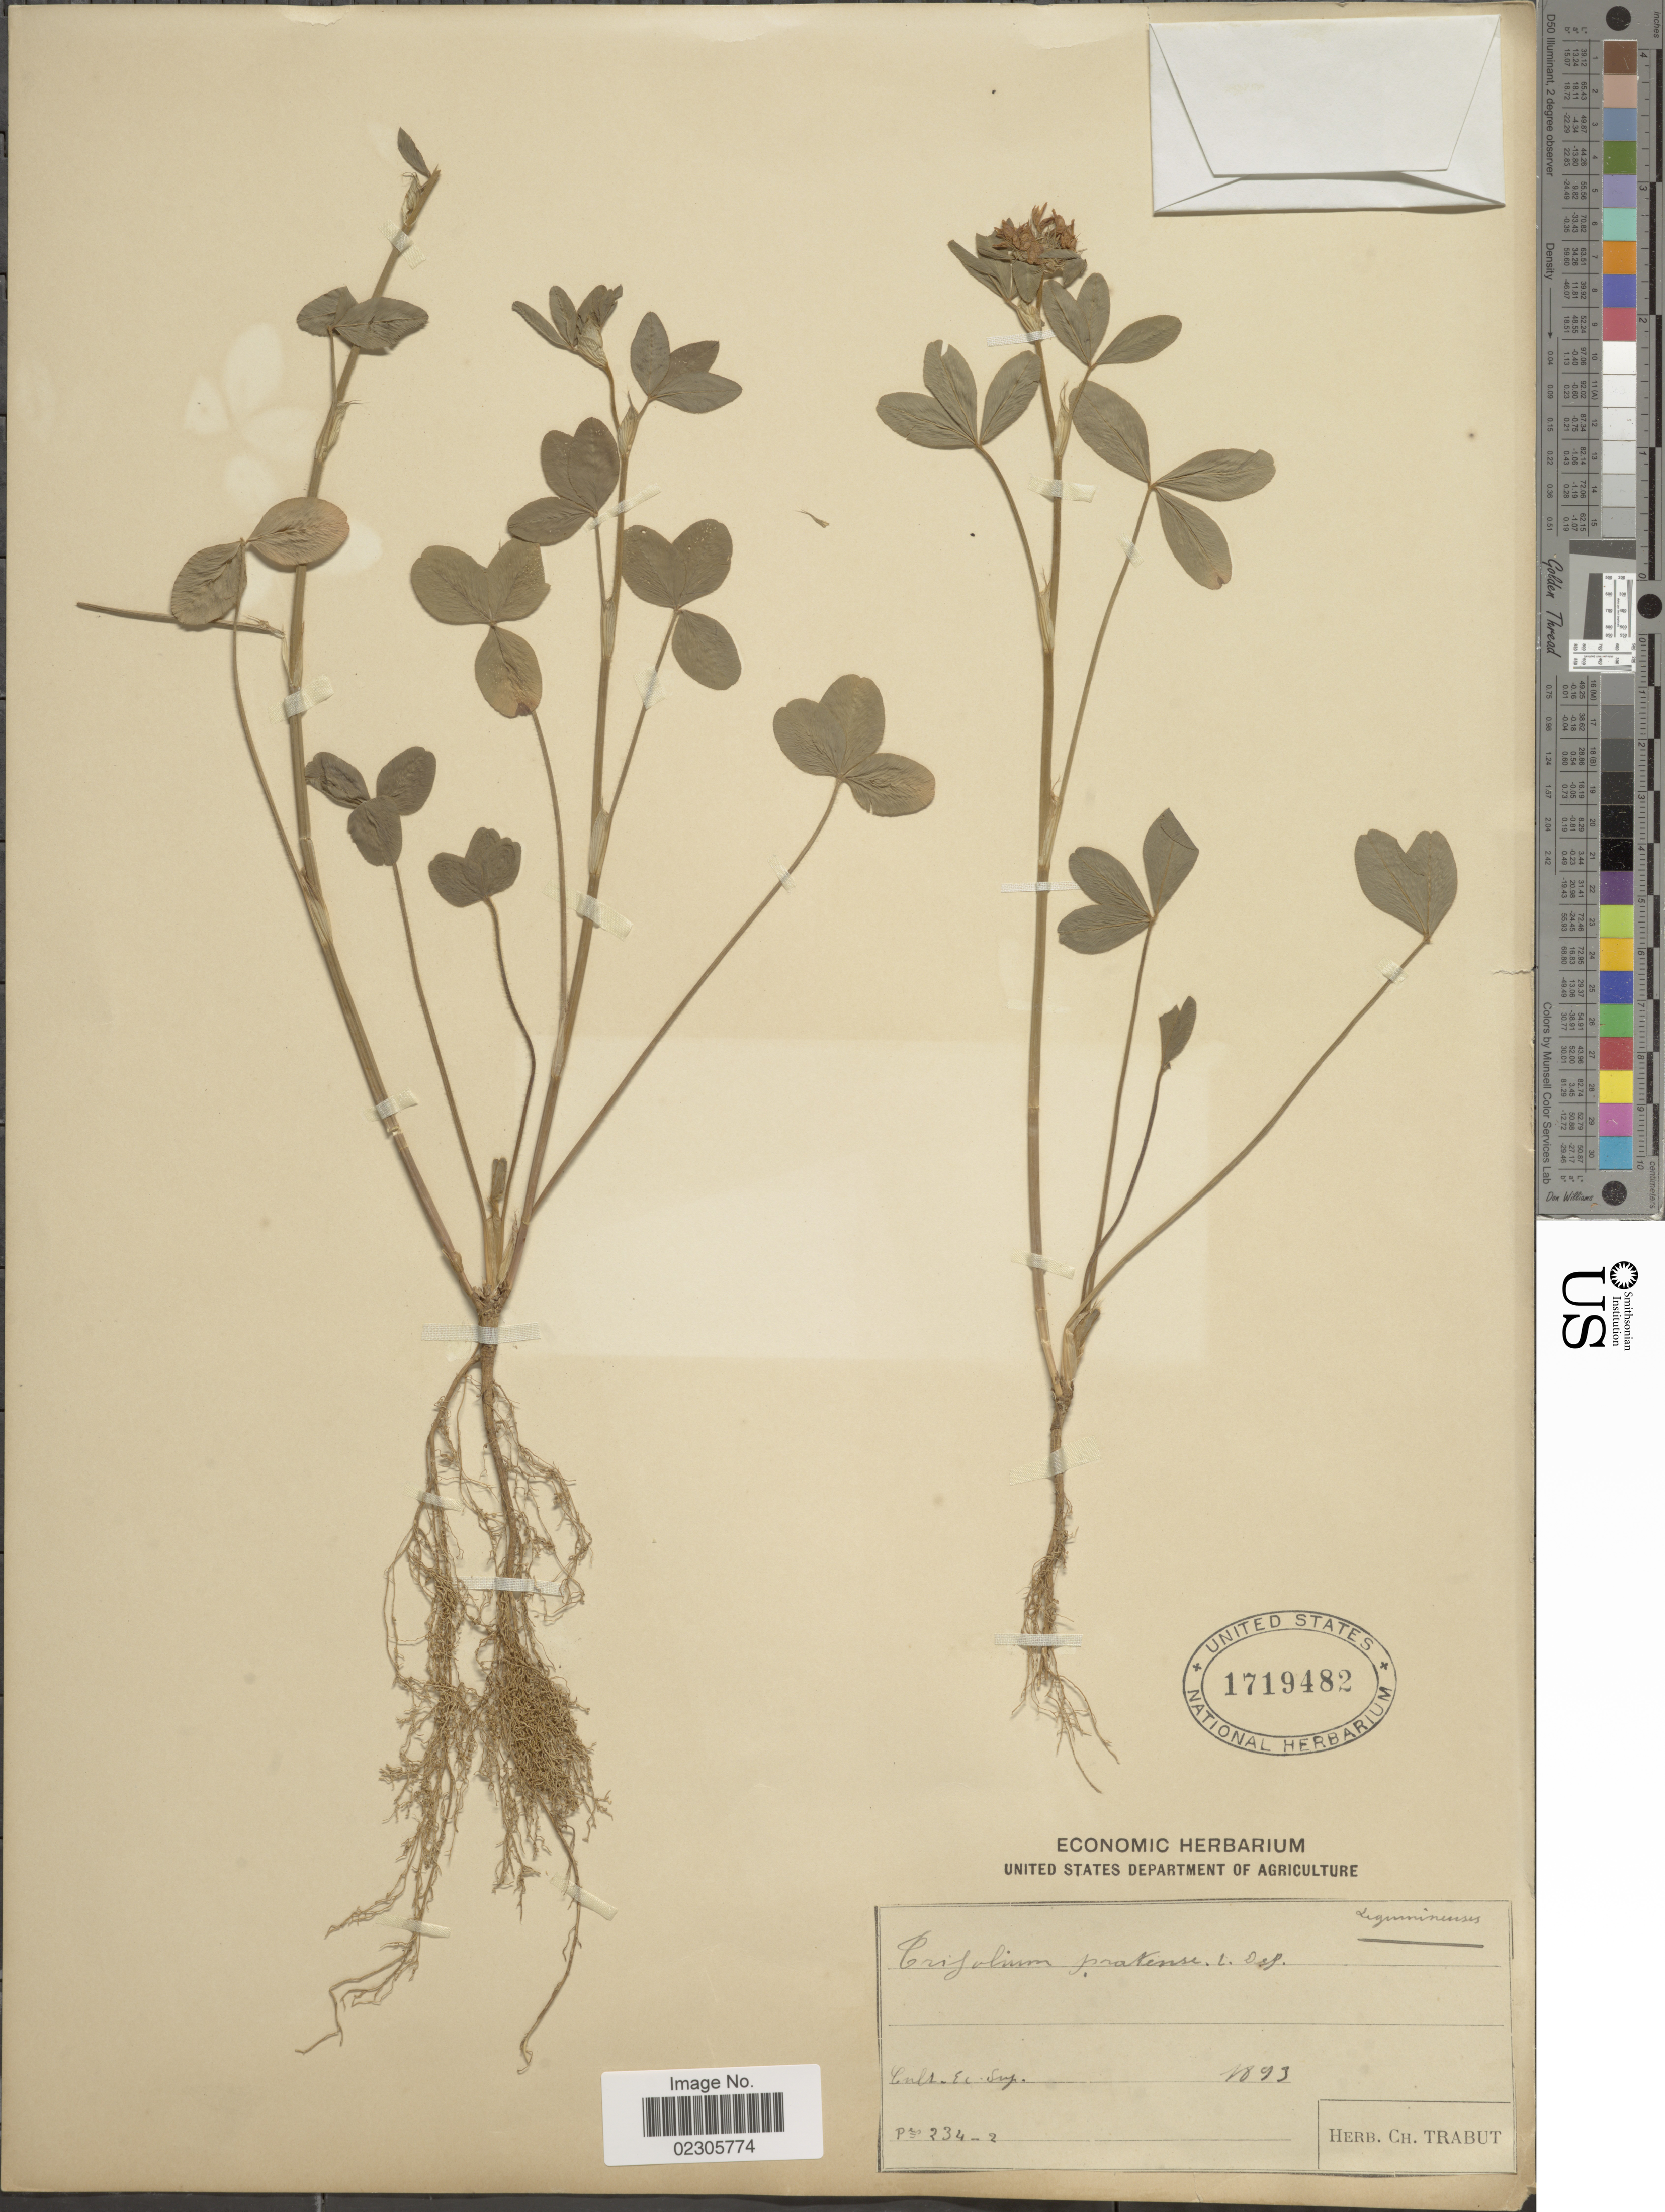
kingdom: Plantae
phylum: Tracheophyta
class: Magnoliopsida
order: Fabales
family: Fabaceae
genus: Trifolium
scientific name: Trifolium pratense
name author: L.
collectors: Ex herb. Trabut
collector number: P234-2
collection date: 1893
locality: Cnlz Ec. sup [interpreted]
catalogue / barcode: US 1719482